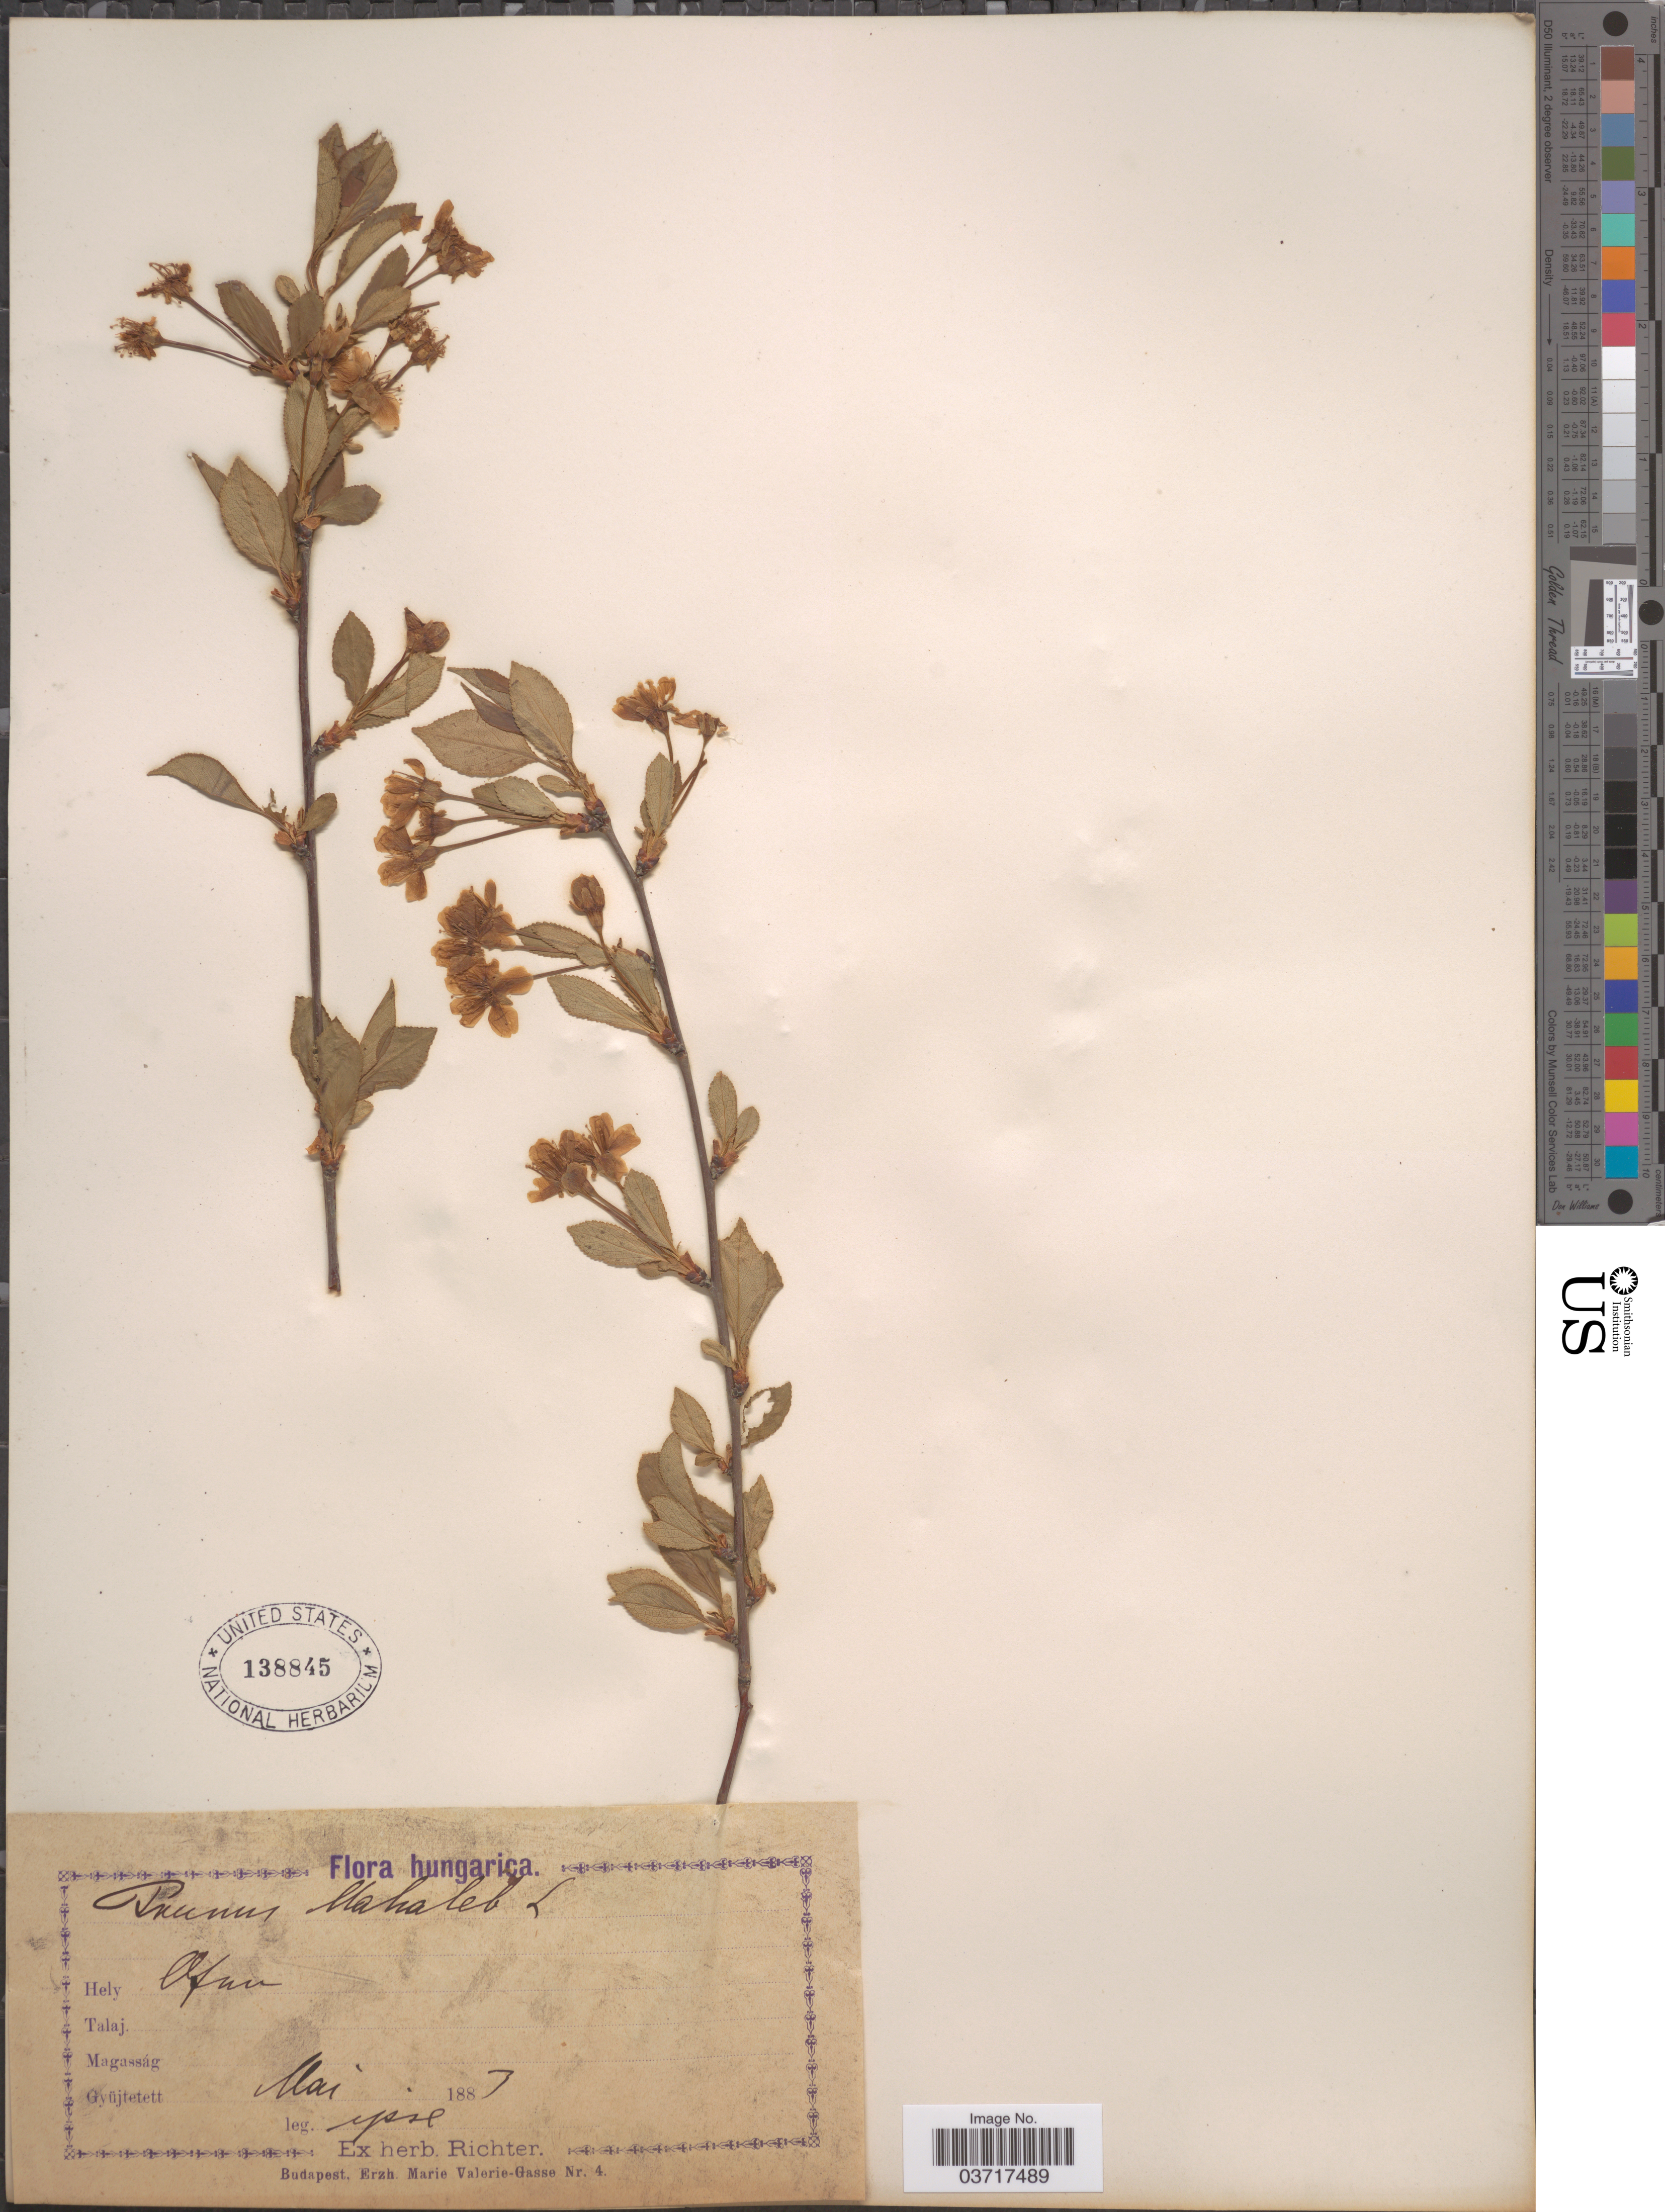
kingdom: Plantae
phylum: Tracheophyta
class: Magnoliopsida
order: Rosales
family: Rosaceae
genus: Prunus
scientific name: Prunus sp.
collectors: Richter Herbarium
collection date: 1883-05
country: Hungary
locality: Ofan.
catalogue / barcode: US 138845